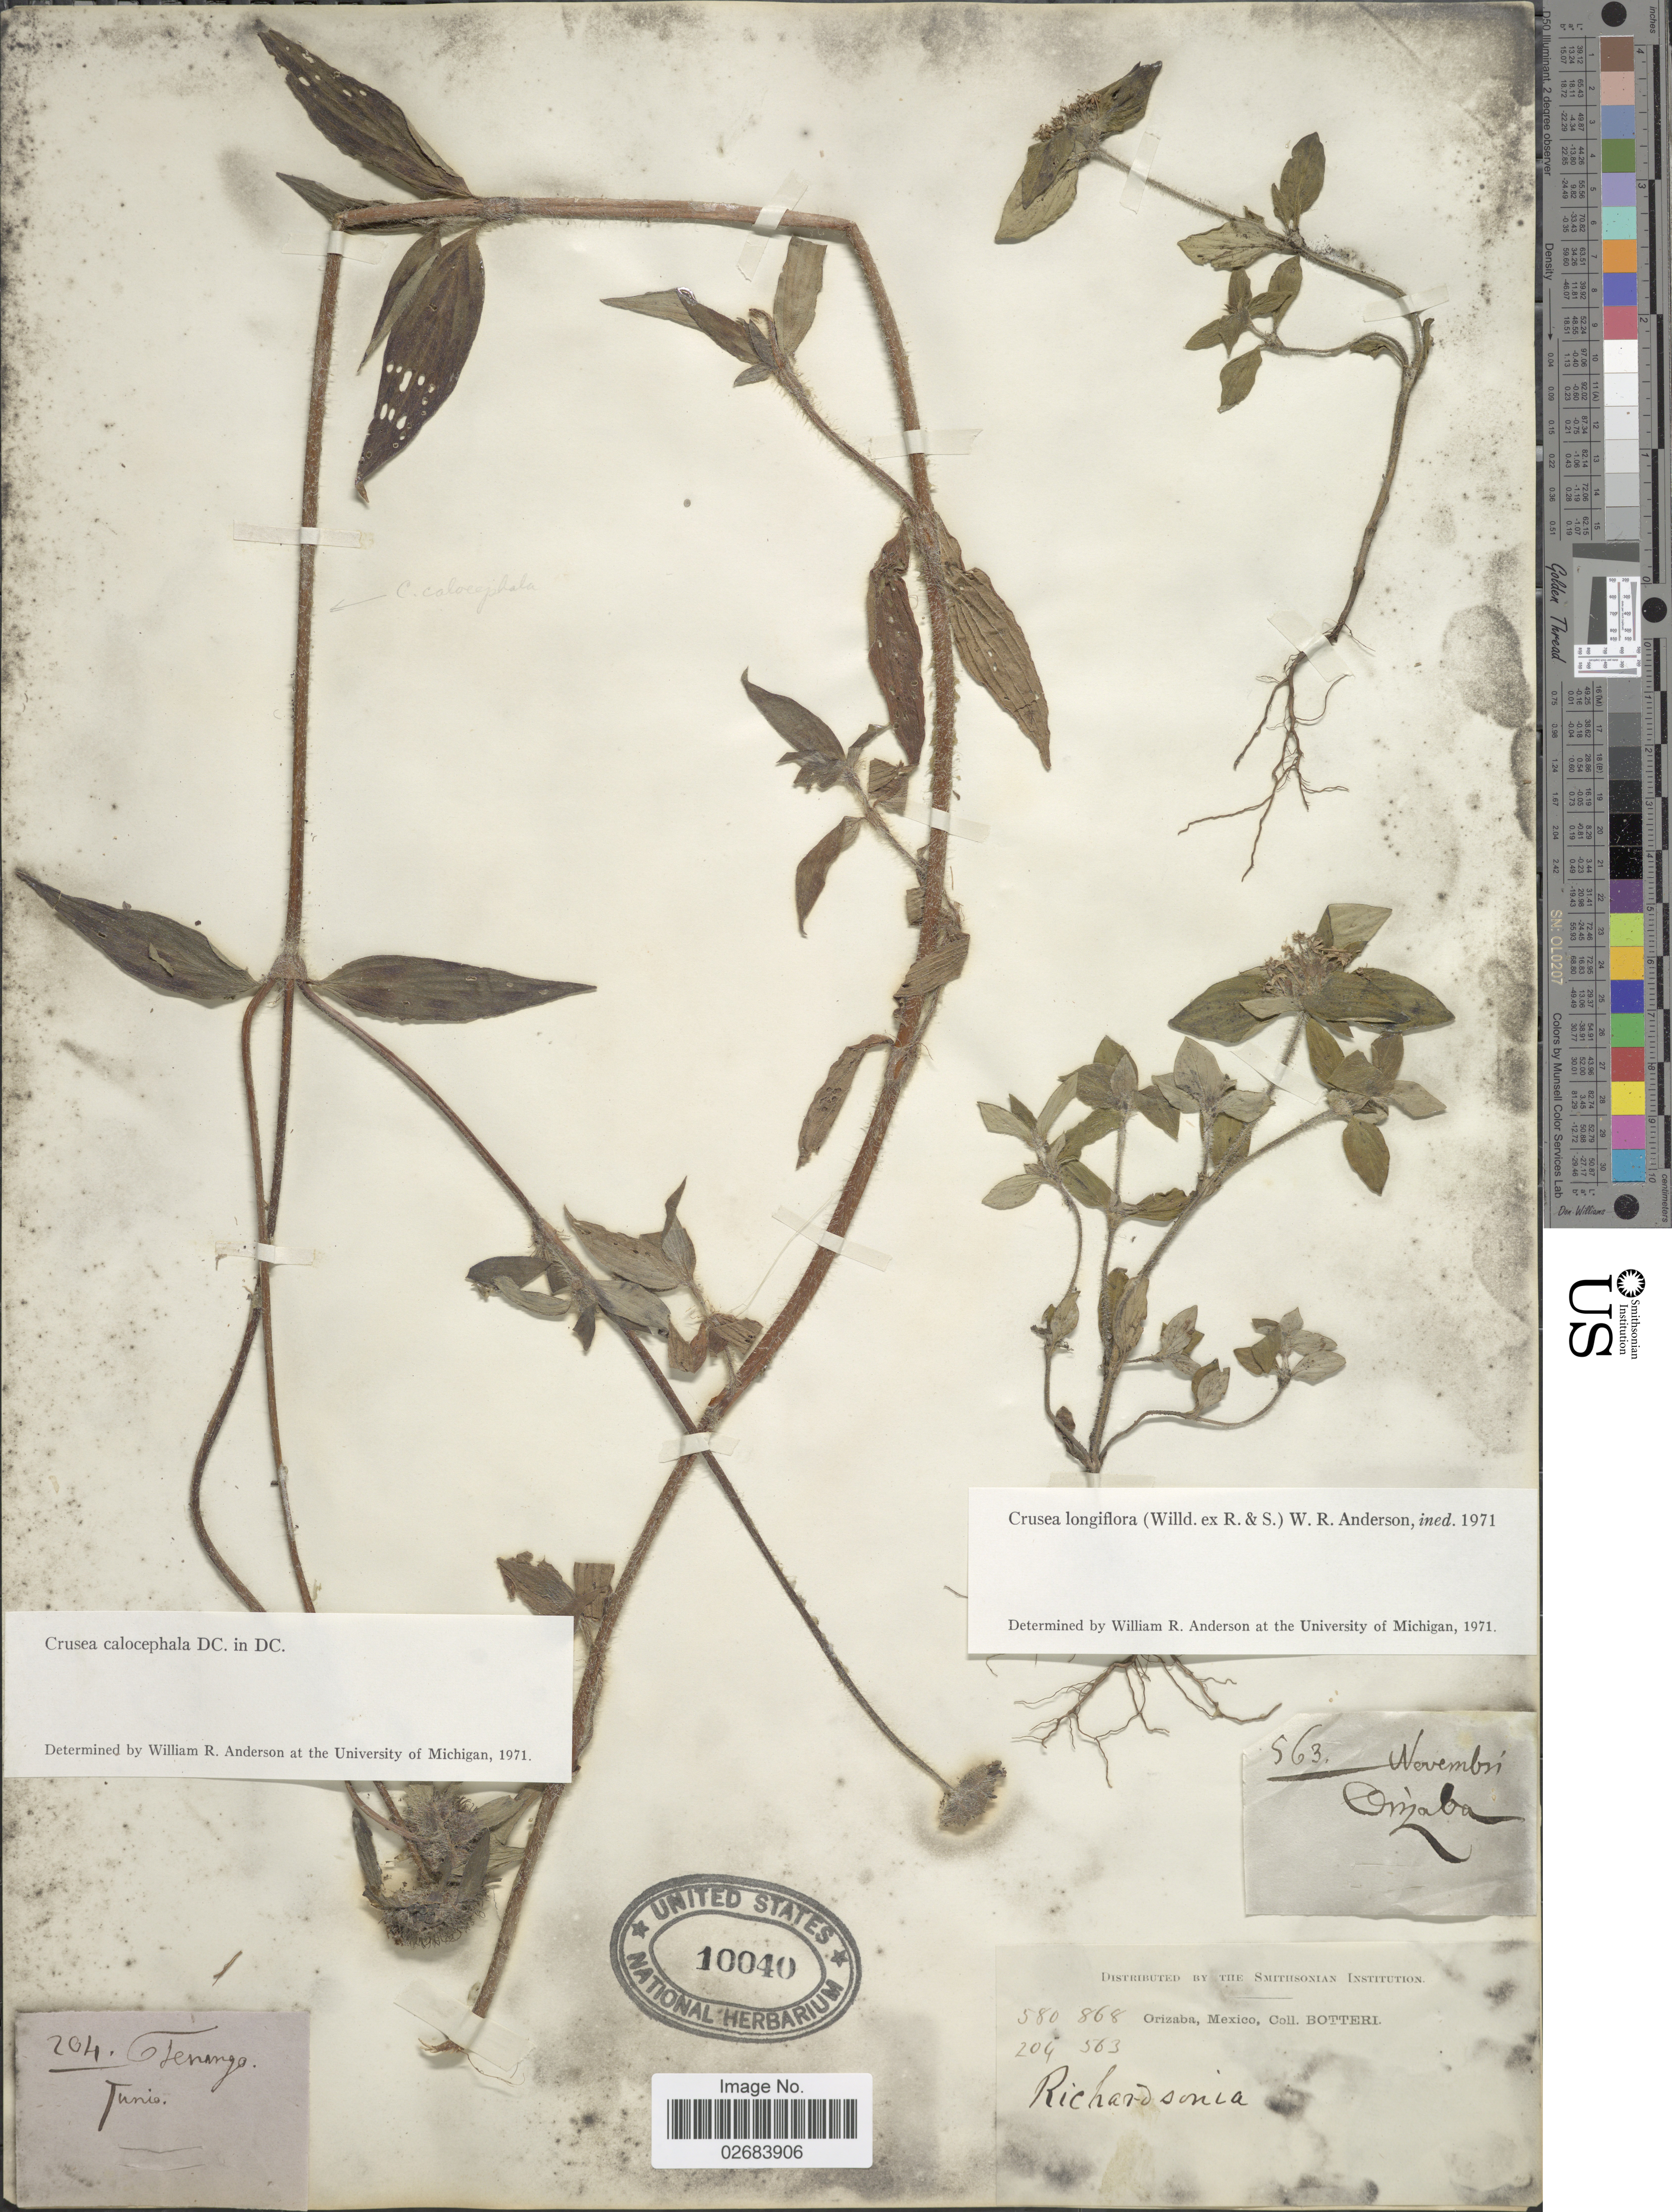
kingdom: Plantae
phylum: Tracheophyta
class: Magnoliopsida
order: Gentianales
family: Rubiaceae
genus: Crusea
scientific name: Crusea longiflora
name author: (Willd. ex Roem. & Schult.) W.R. Anderson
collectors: -. Botteri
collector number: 563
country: Mexico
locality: Orizaba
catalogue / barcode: US 10040-2